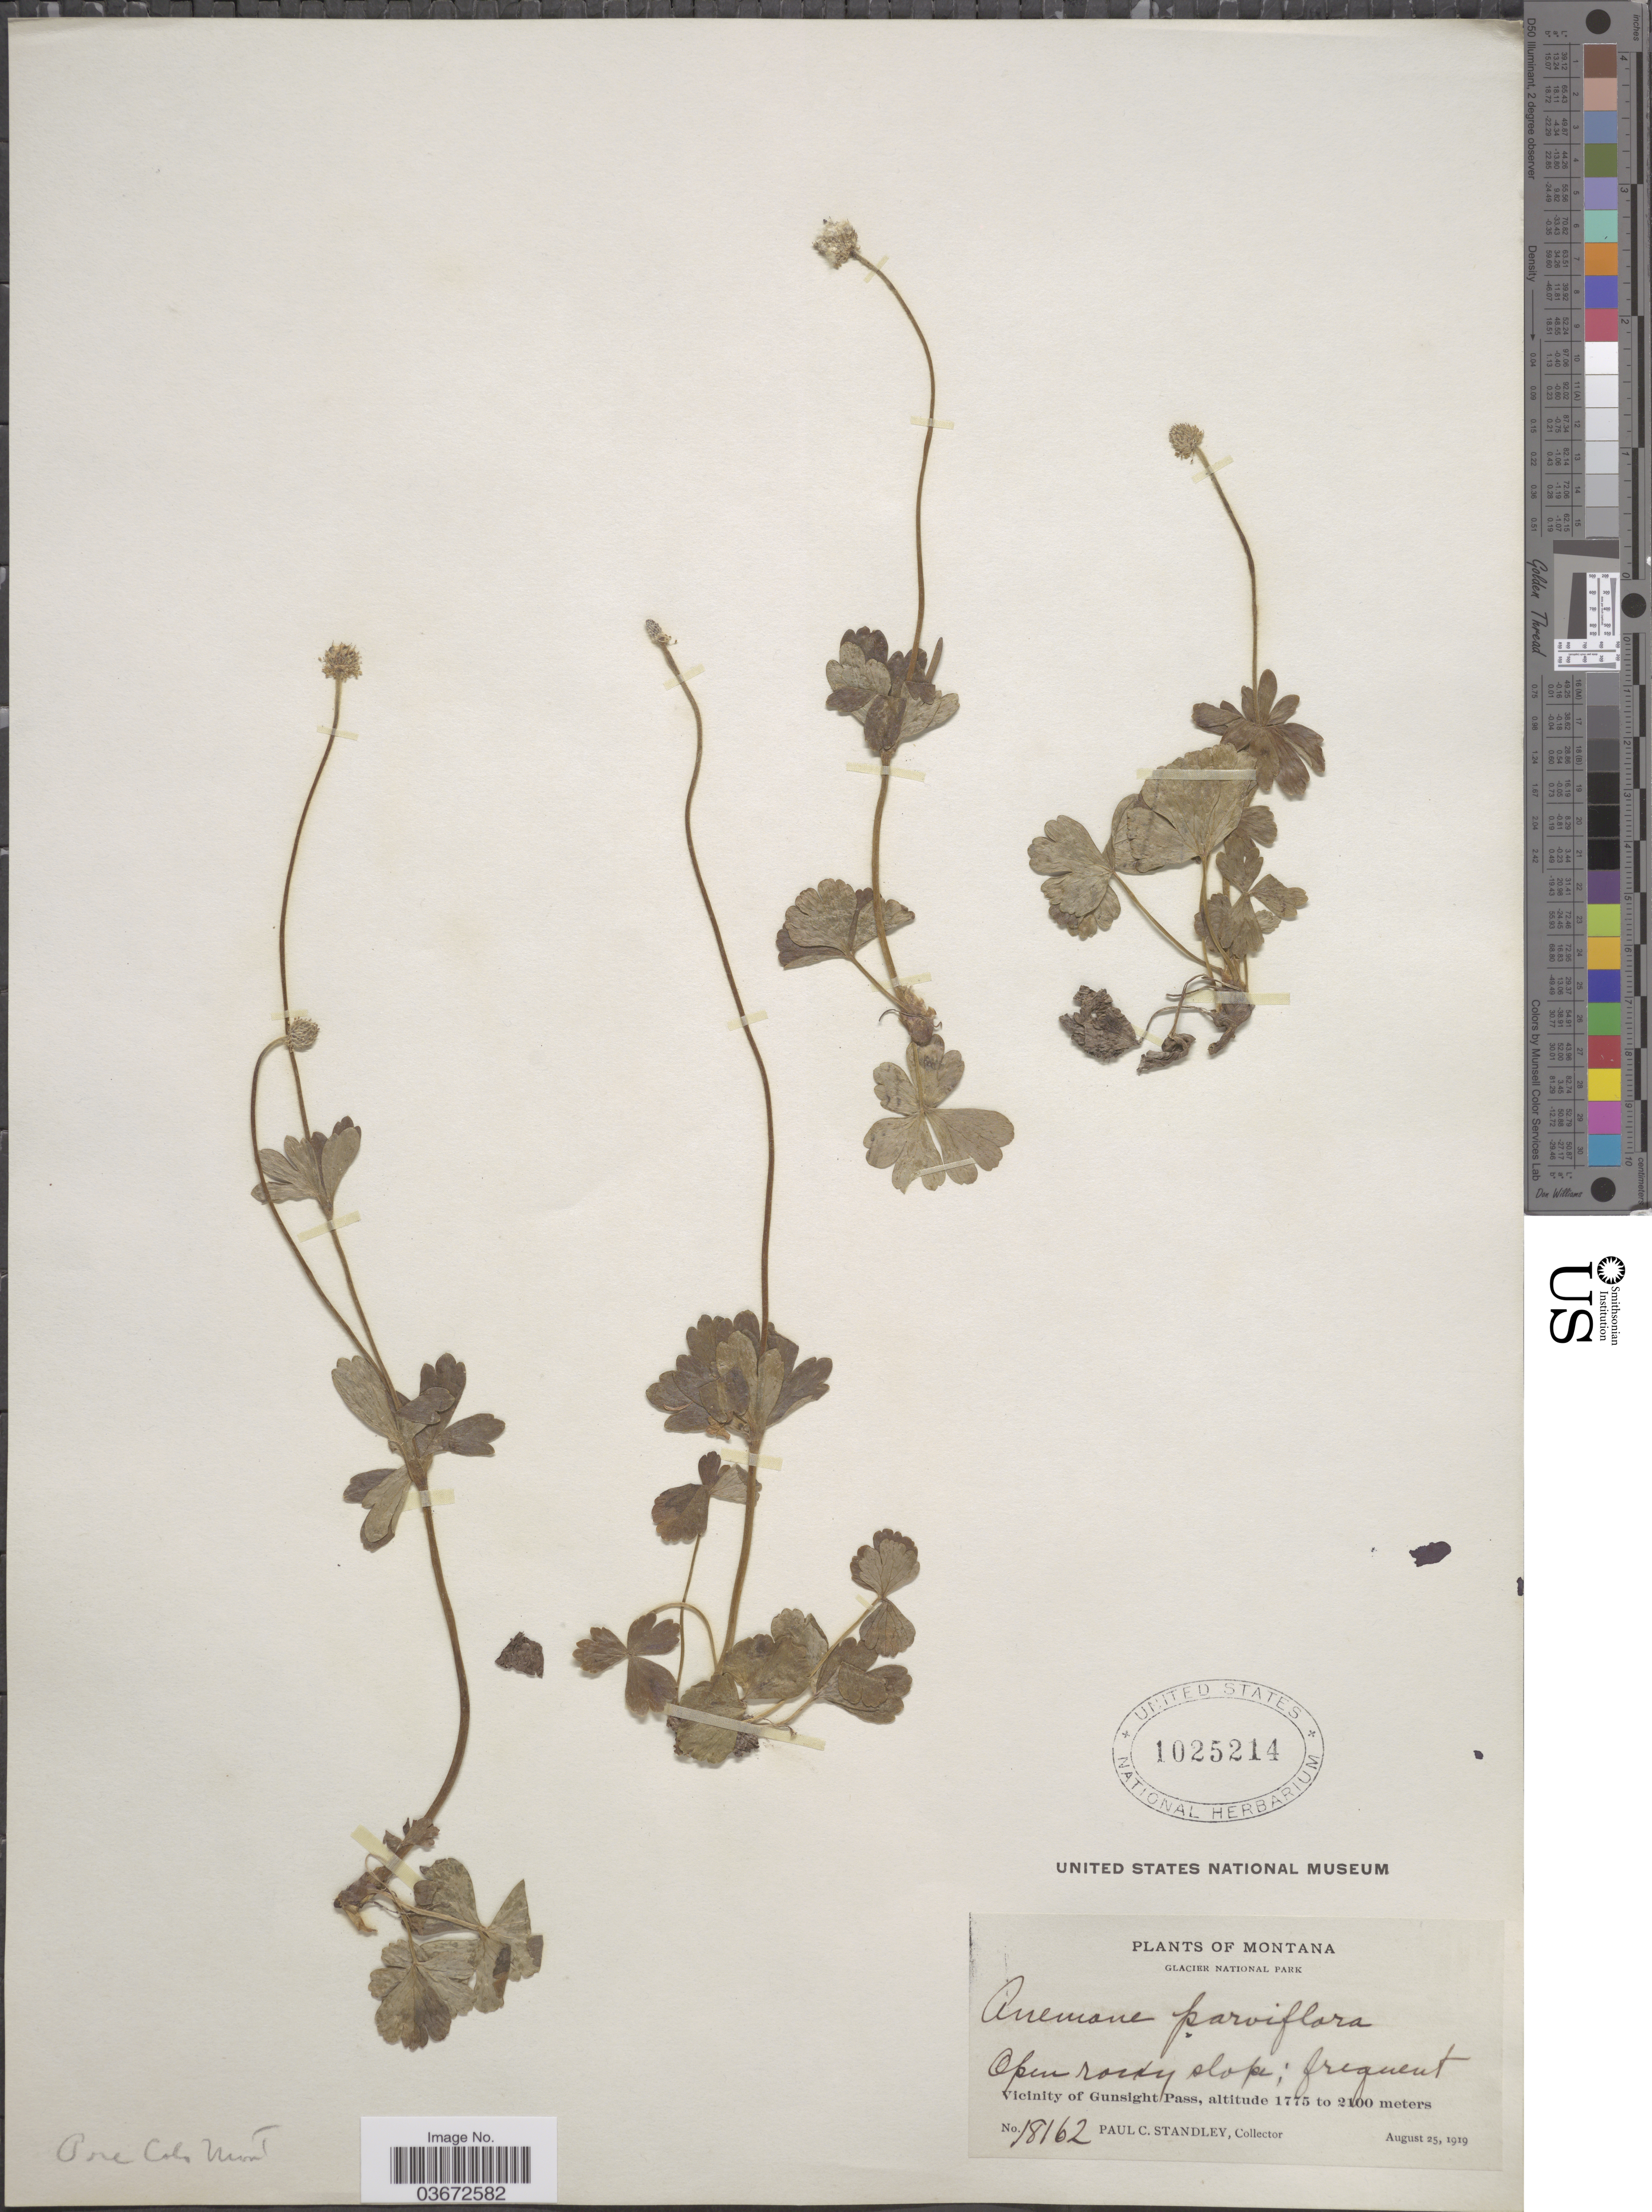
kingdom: Plantae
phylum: Tracheophyta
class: Magnoliopsida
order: Ranunculales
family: Ranunculaceae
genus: Anemone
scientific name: Anemone parviflora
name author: Michx.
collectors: P. C. Standley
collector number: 18162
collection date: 1919-08-25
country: United States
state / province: Montana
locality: Glacier National Park. Vicinity of Gunsight Pass.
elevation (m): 1775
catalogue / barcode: US 1025214